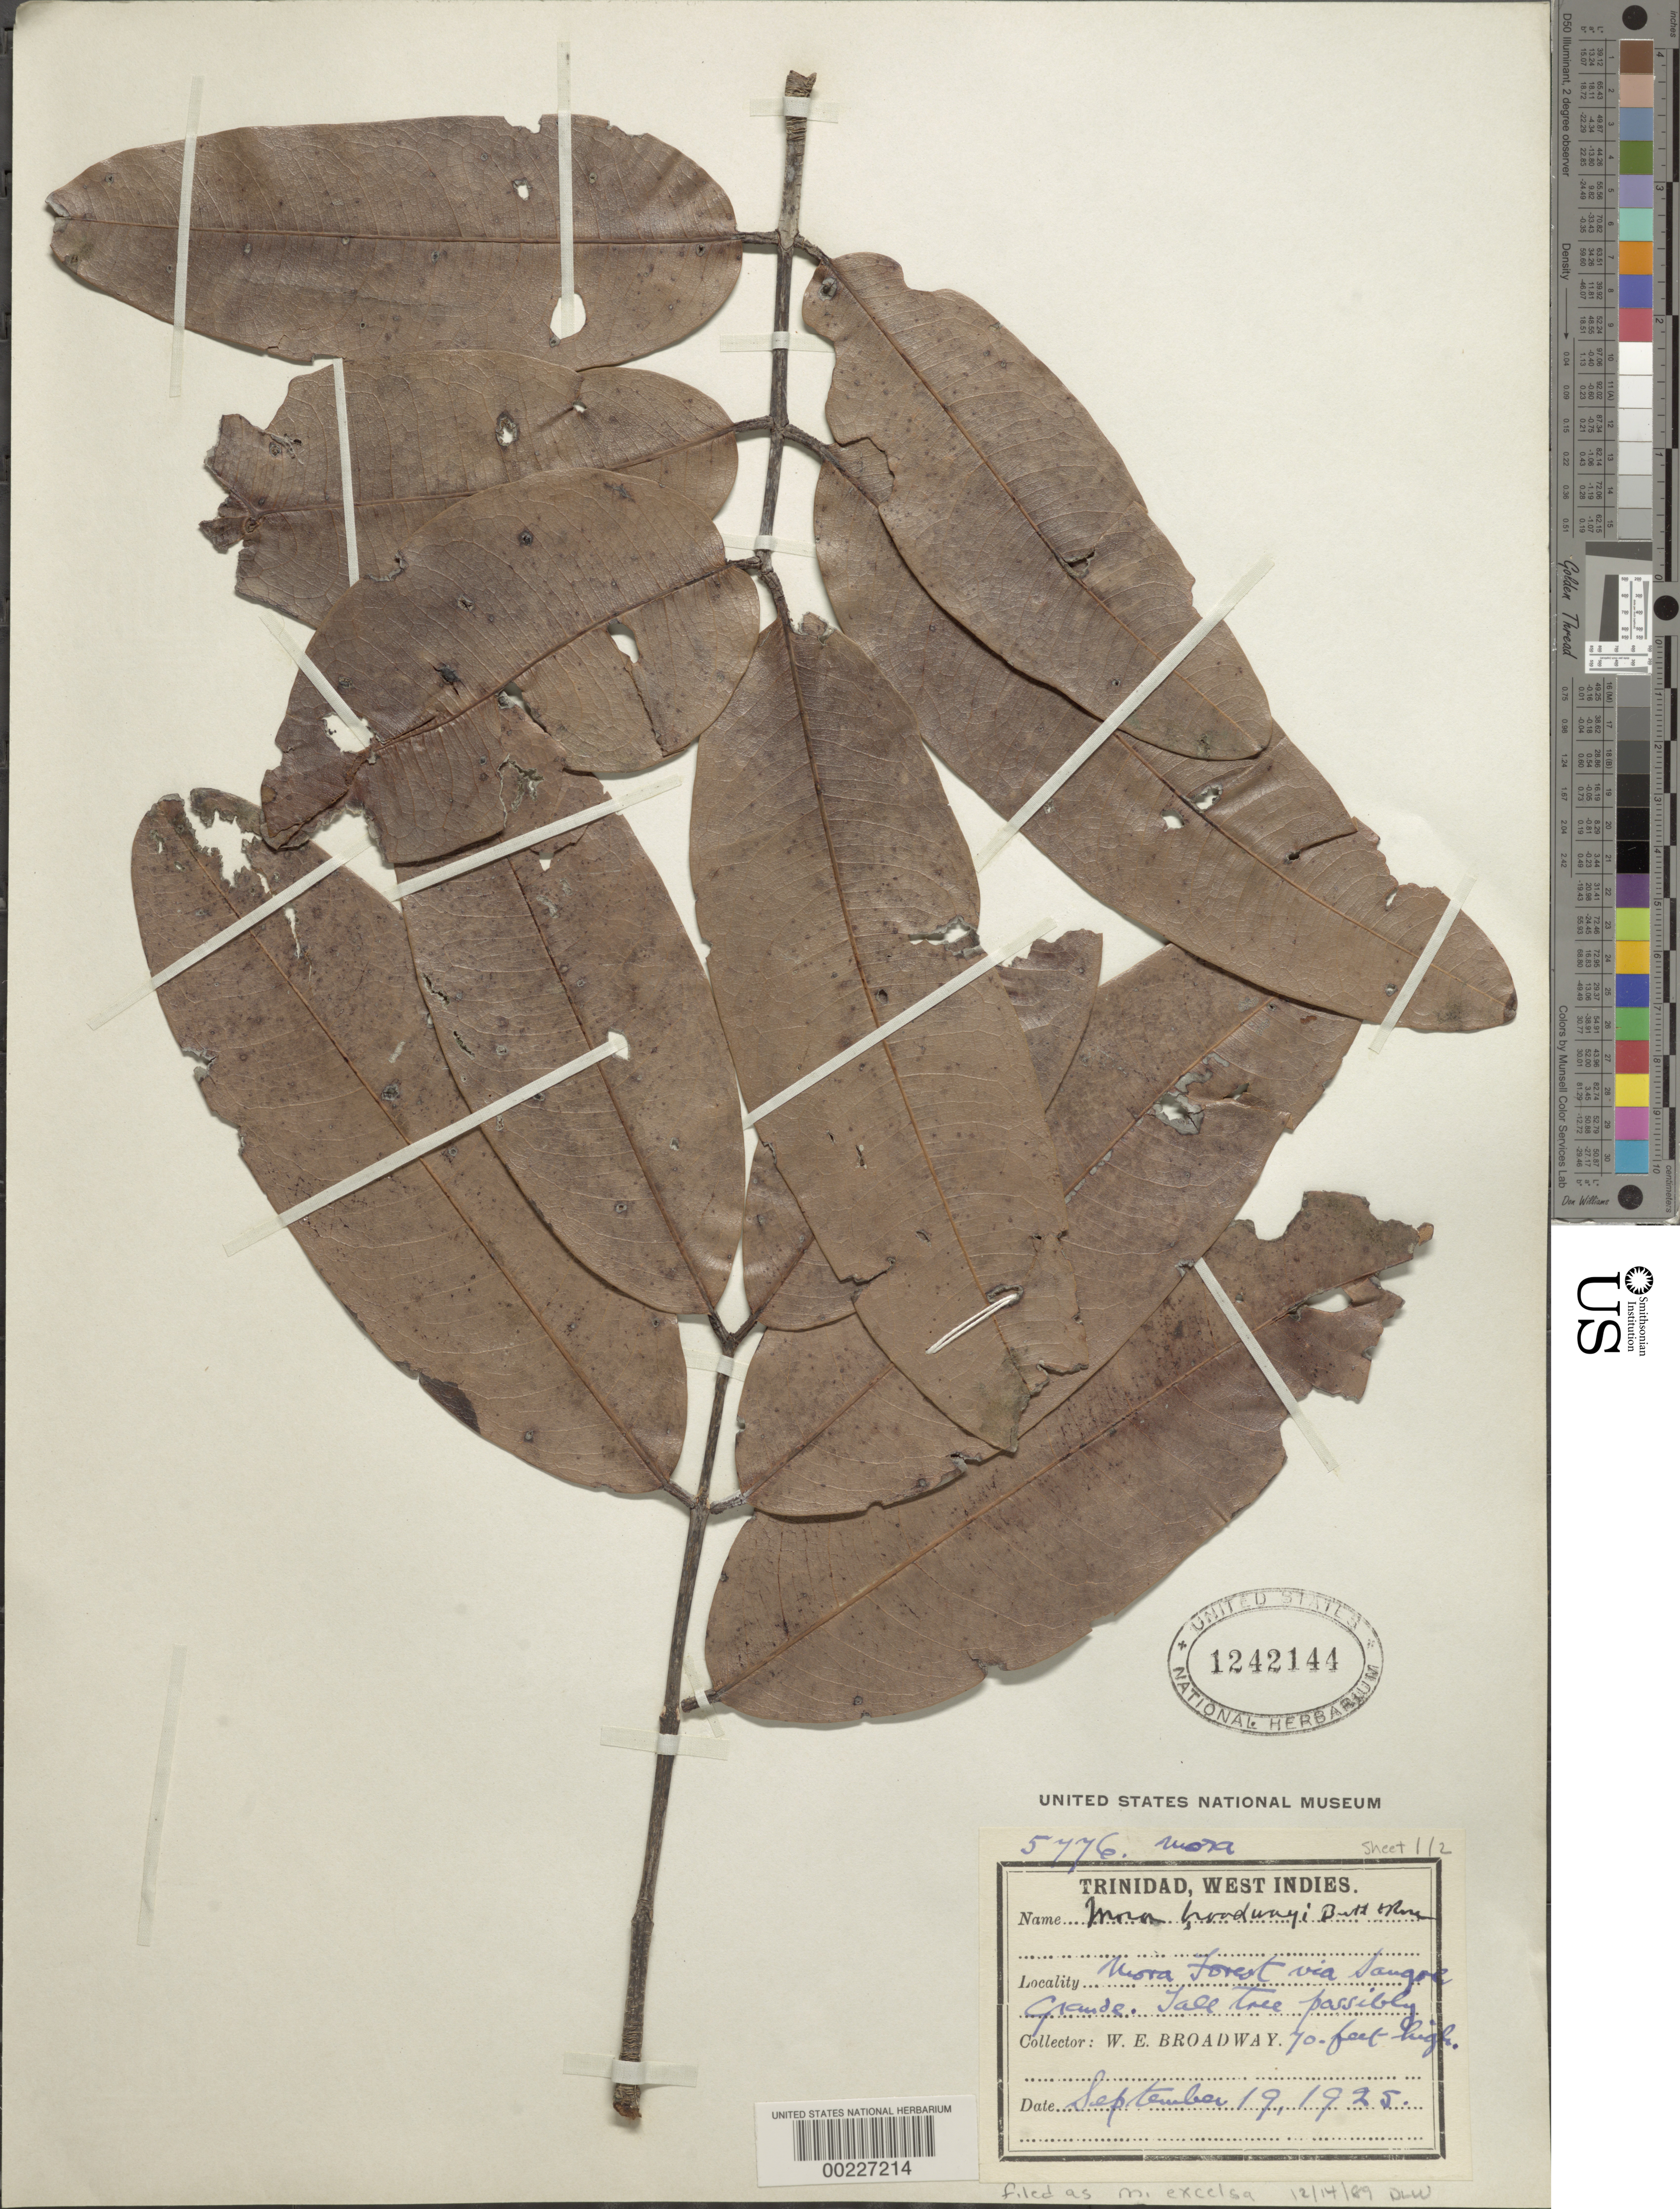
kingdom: Plantae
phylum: Tracheophyta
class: Magnoliopsida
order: Fabales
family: Fabaceae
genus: Mora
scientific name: Mora excelsa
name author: Benth.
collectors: W. E. Broadway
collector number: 5776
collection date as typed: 19 Sep 1925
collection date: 1925-09-19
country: Trinidad and Tobago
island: Trinidad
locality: Mora forest via sangre grande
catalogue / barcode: US 1242144